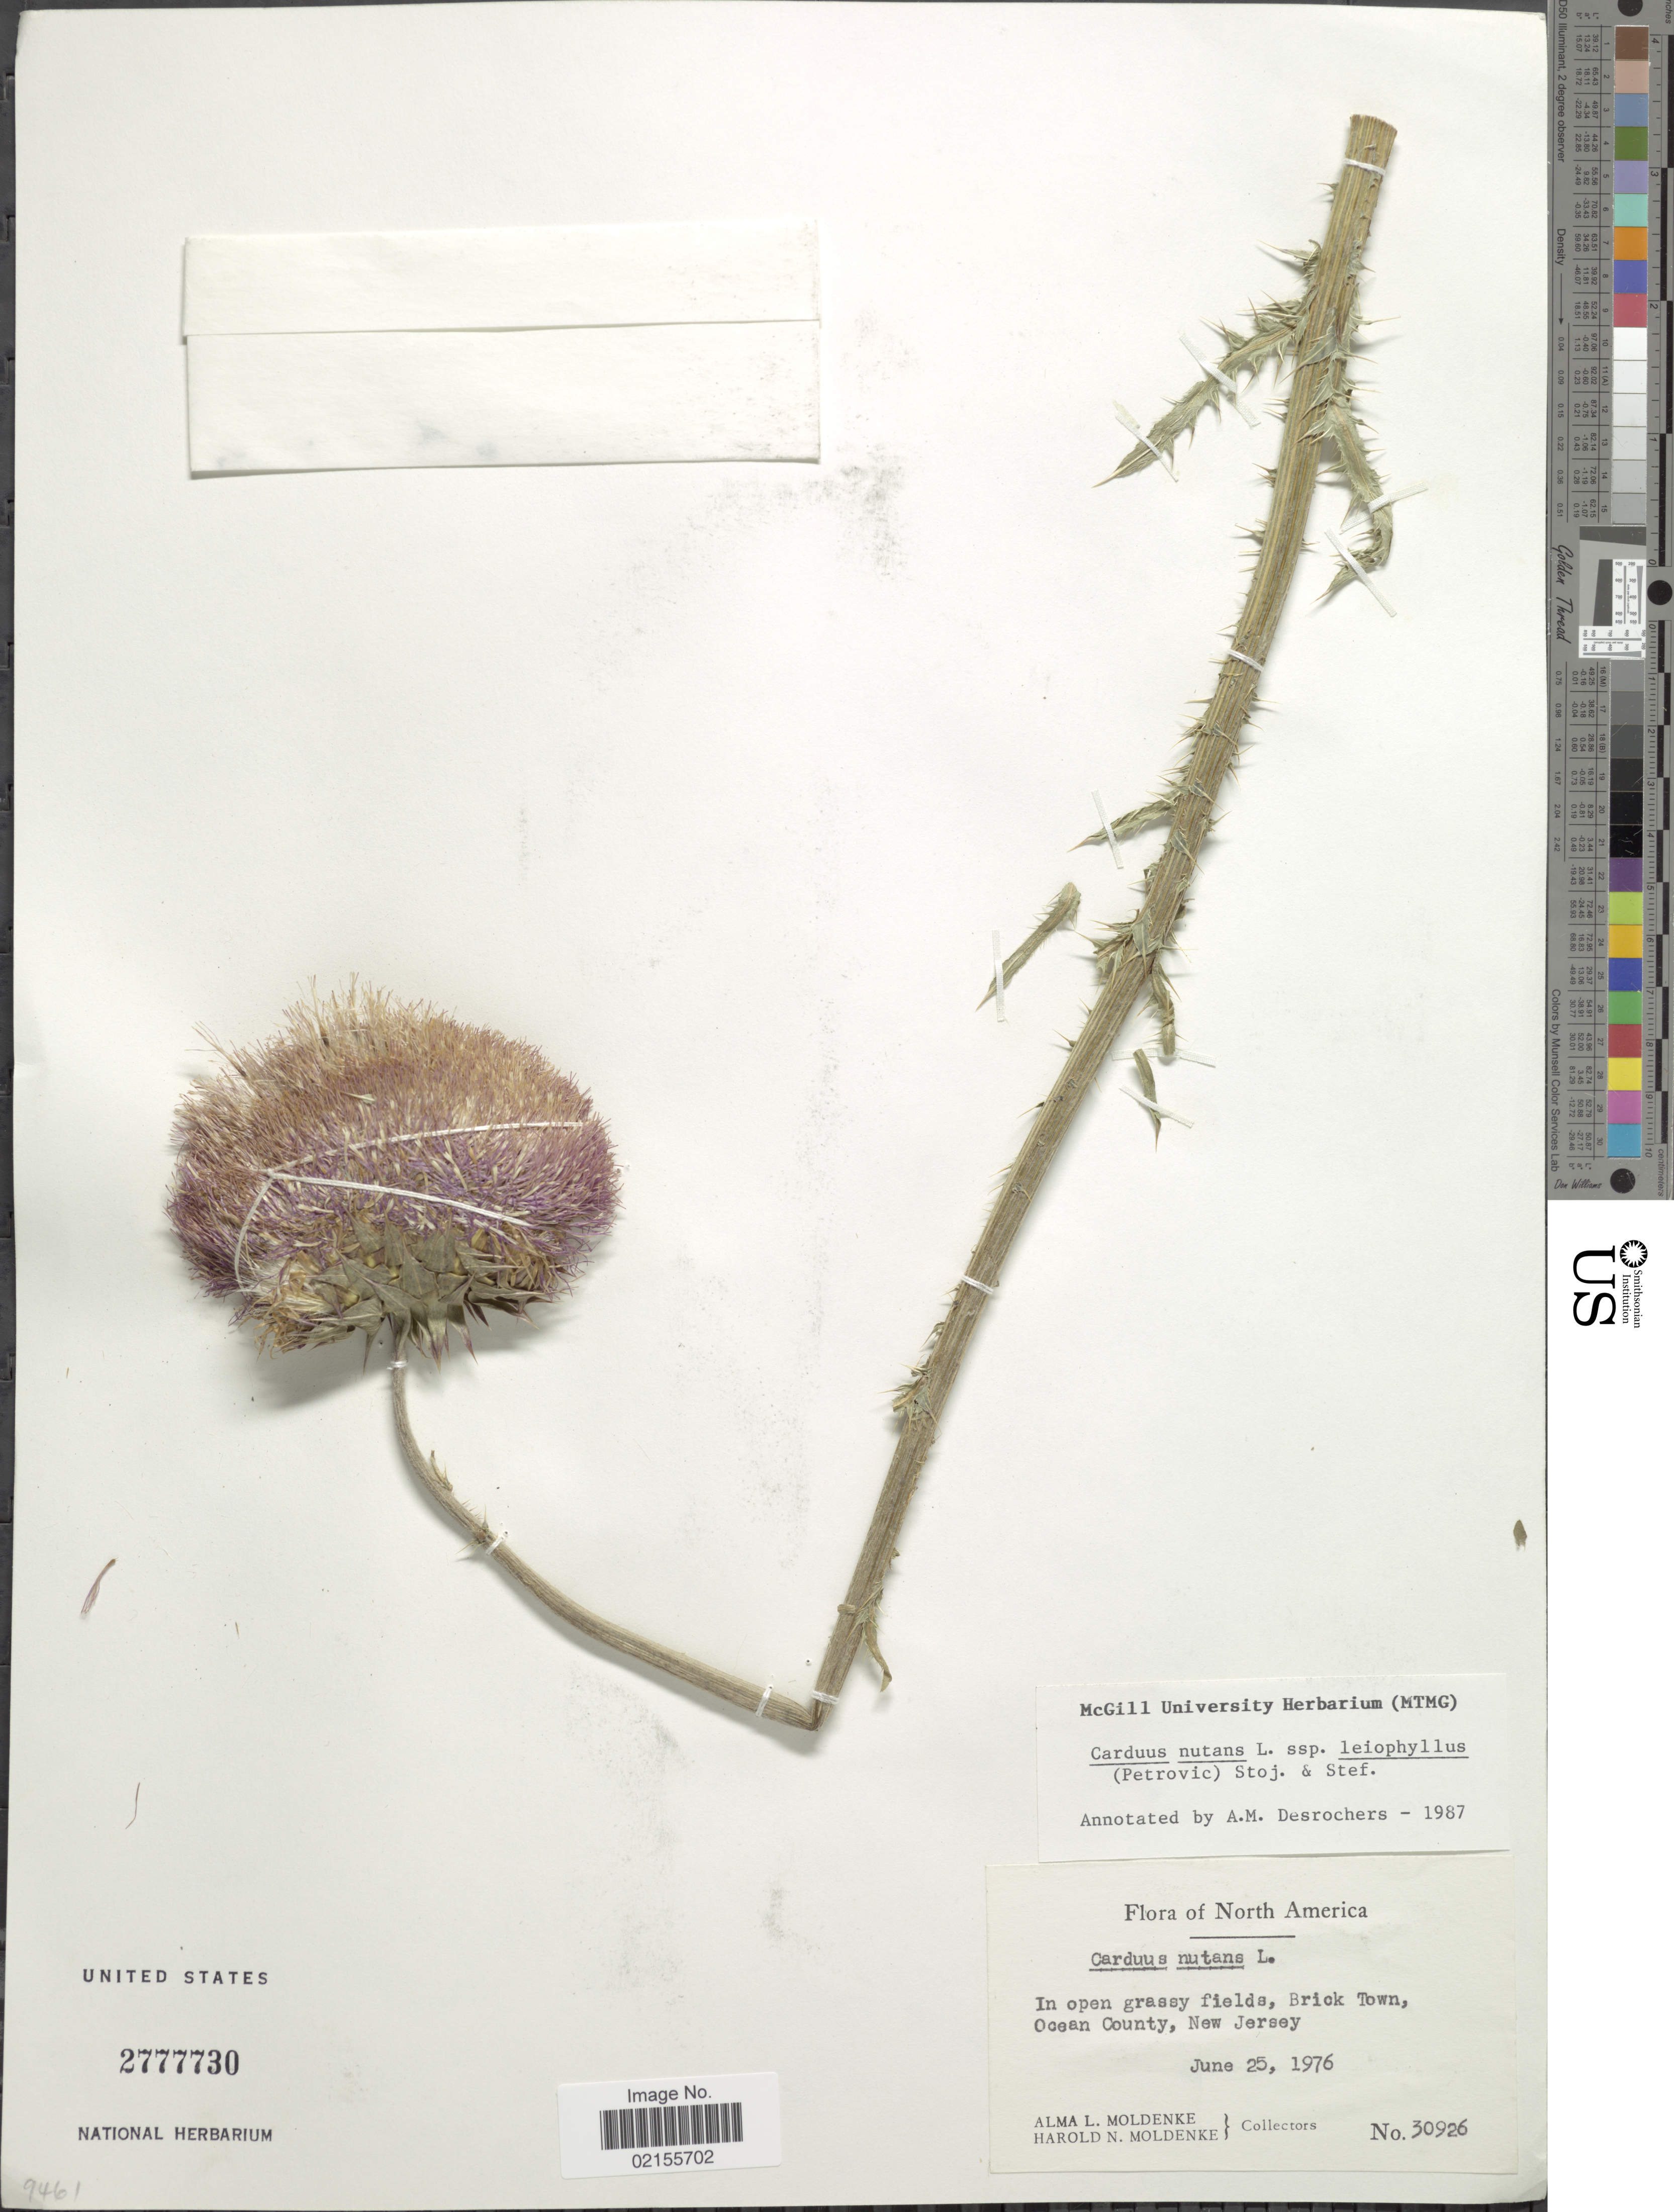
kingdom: Plantae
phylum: Tracheophyta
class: Magnoliopsida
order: Asterales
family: Asteraceae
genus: Carduus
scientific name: Carduus nutans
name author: L.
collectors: A. L. Moldenke & H. N. Moldenke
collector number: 30926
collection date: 1976-06-25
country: United States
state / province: New Jersey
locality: In open grassy fields, Brick Town, Ocean County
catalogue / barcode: US 2777730